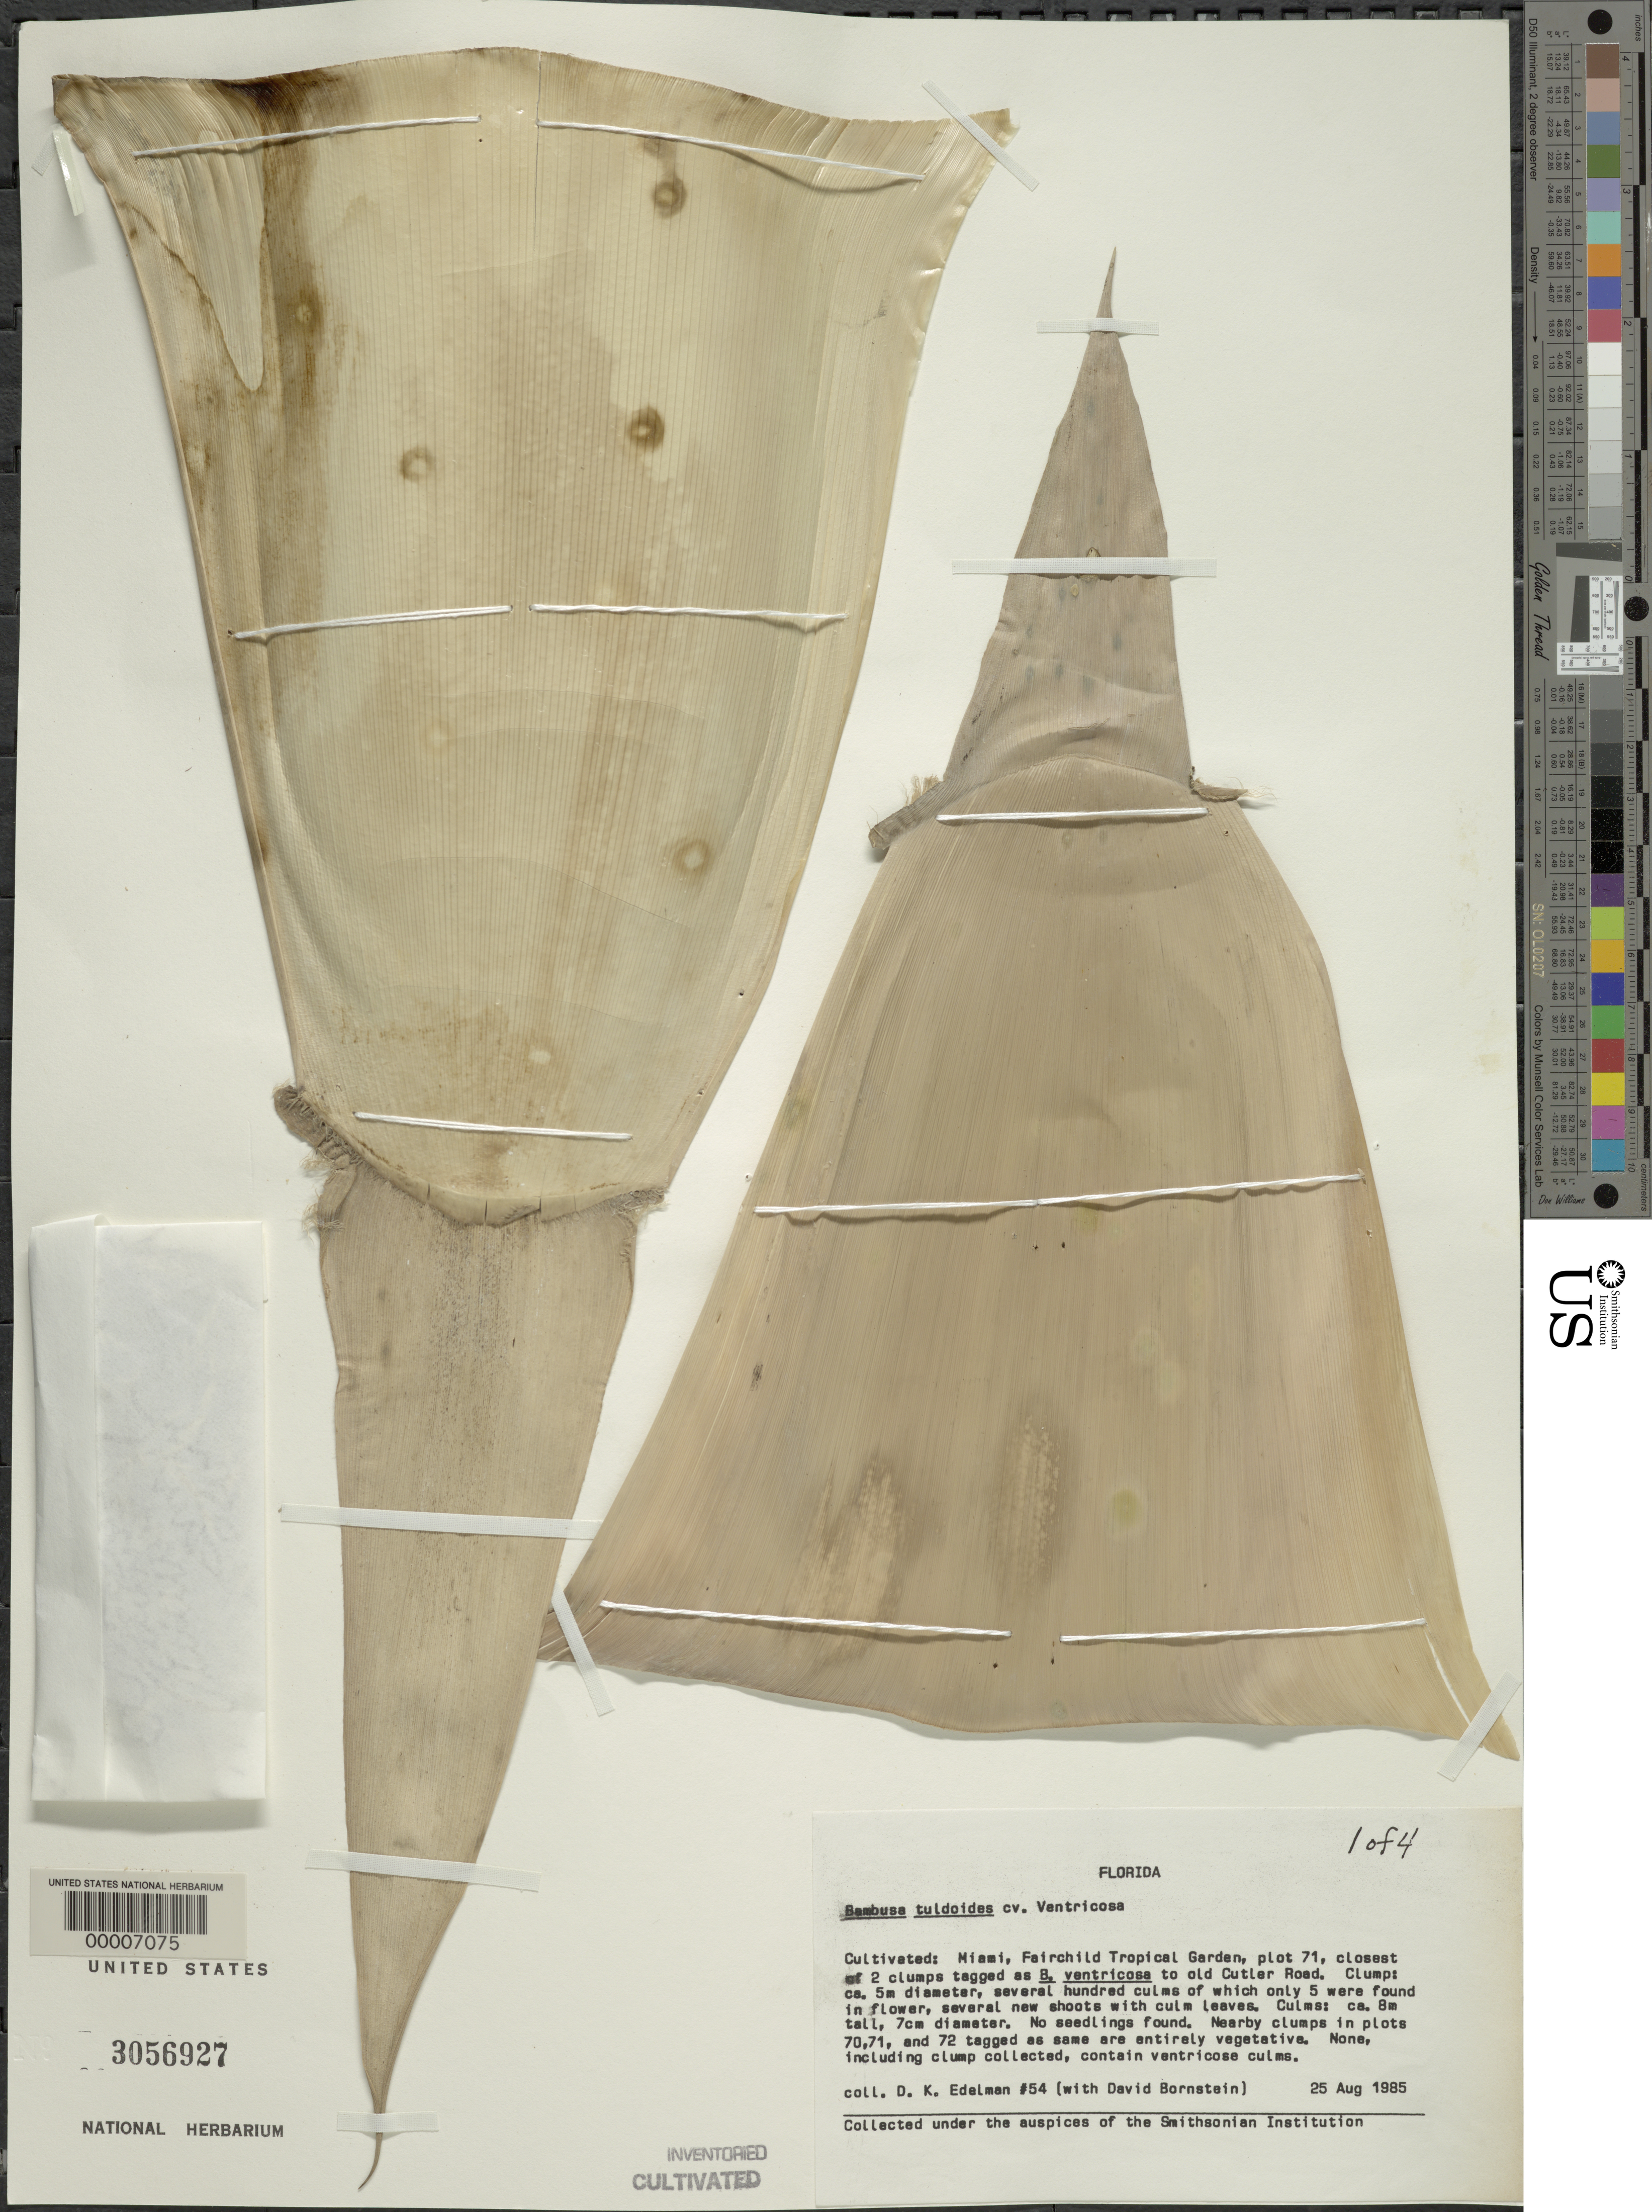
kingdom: Plantae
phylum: Tracheophyta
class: Liliopsida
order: Poales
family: Poaceae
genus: Bambusa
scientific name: Bambusa tuldoides var. ventricosa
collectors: D. Edelman & D. Bornstein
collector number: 54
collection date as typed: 25 Aug 1985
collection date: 1985-08-25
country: United States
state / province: Florida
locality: Miami, fairchild tropical garden, plot 71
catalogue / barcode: US 3056927